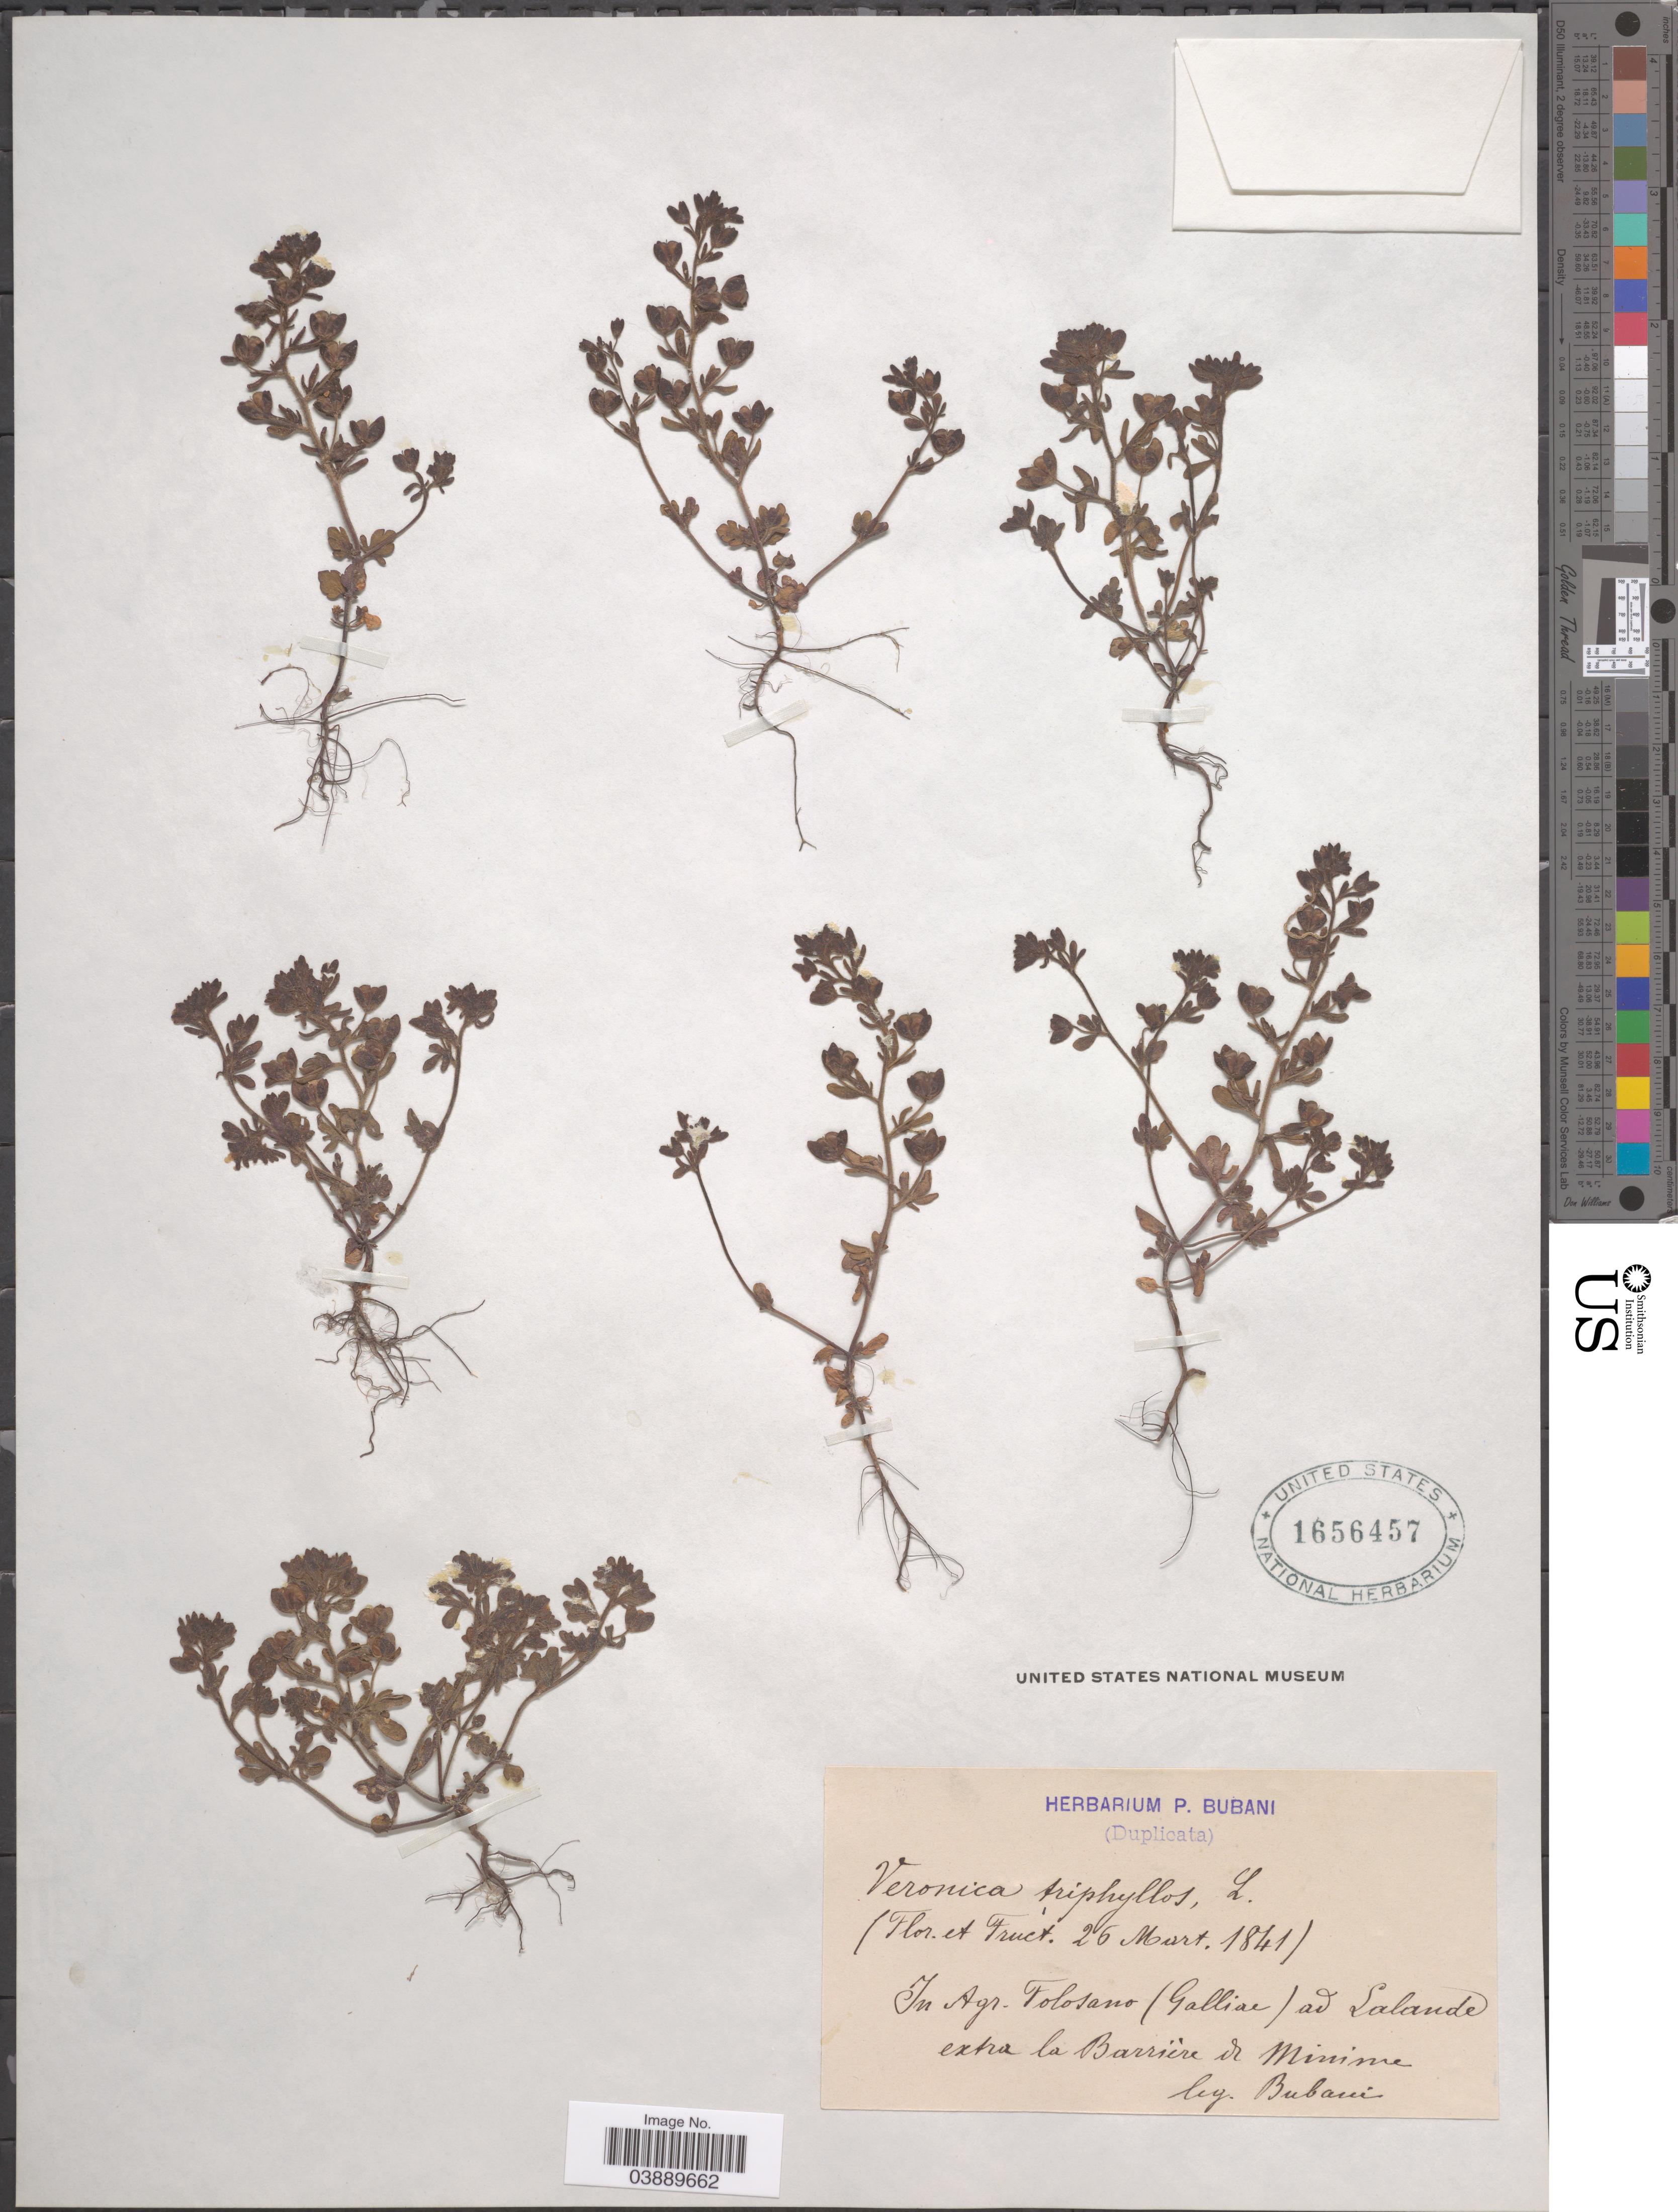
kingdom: Plantae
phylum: Tracheophyta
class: Magnoliopsida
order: Lamiales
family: Plantaginaceae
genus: Veronica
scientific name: Veronica triphyllos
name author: L.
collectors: P. Bubani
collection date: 1841-03-26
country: France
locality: In Agr. Folosano ad Lalande extra la Barrière di Minime.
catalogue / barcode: US 1656457